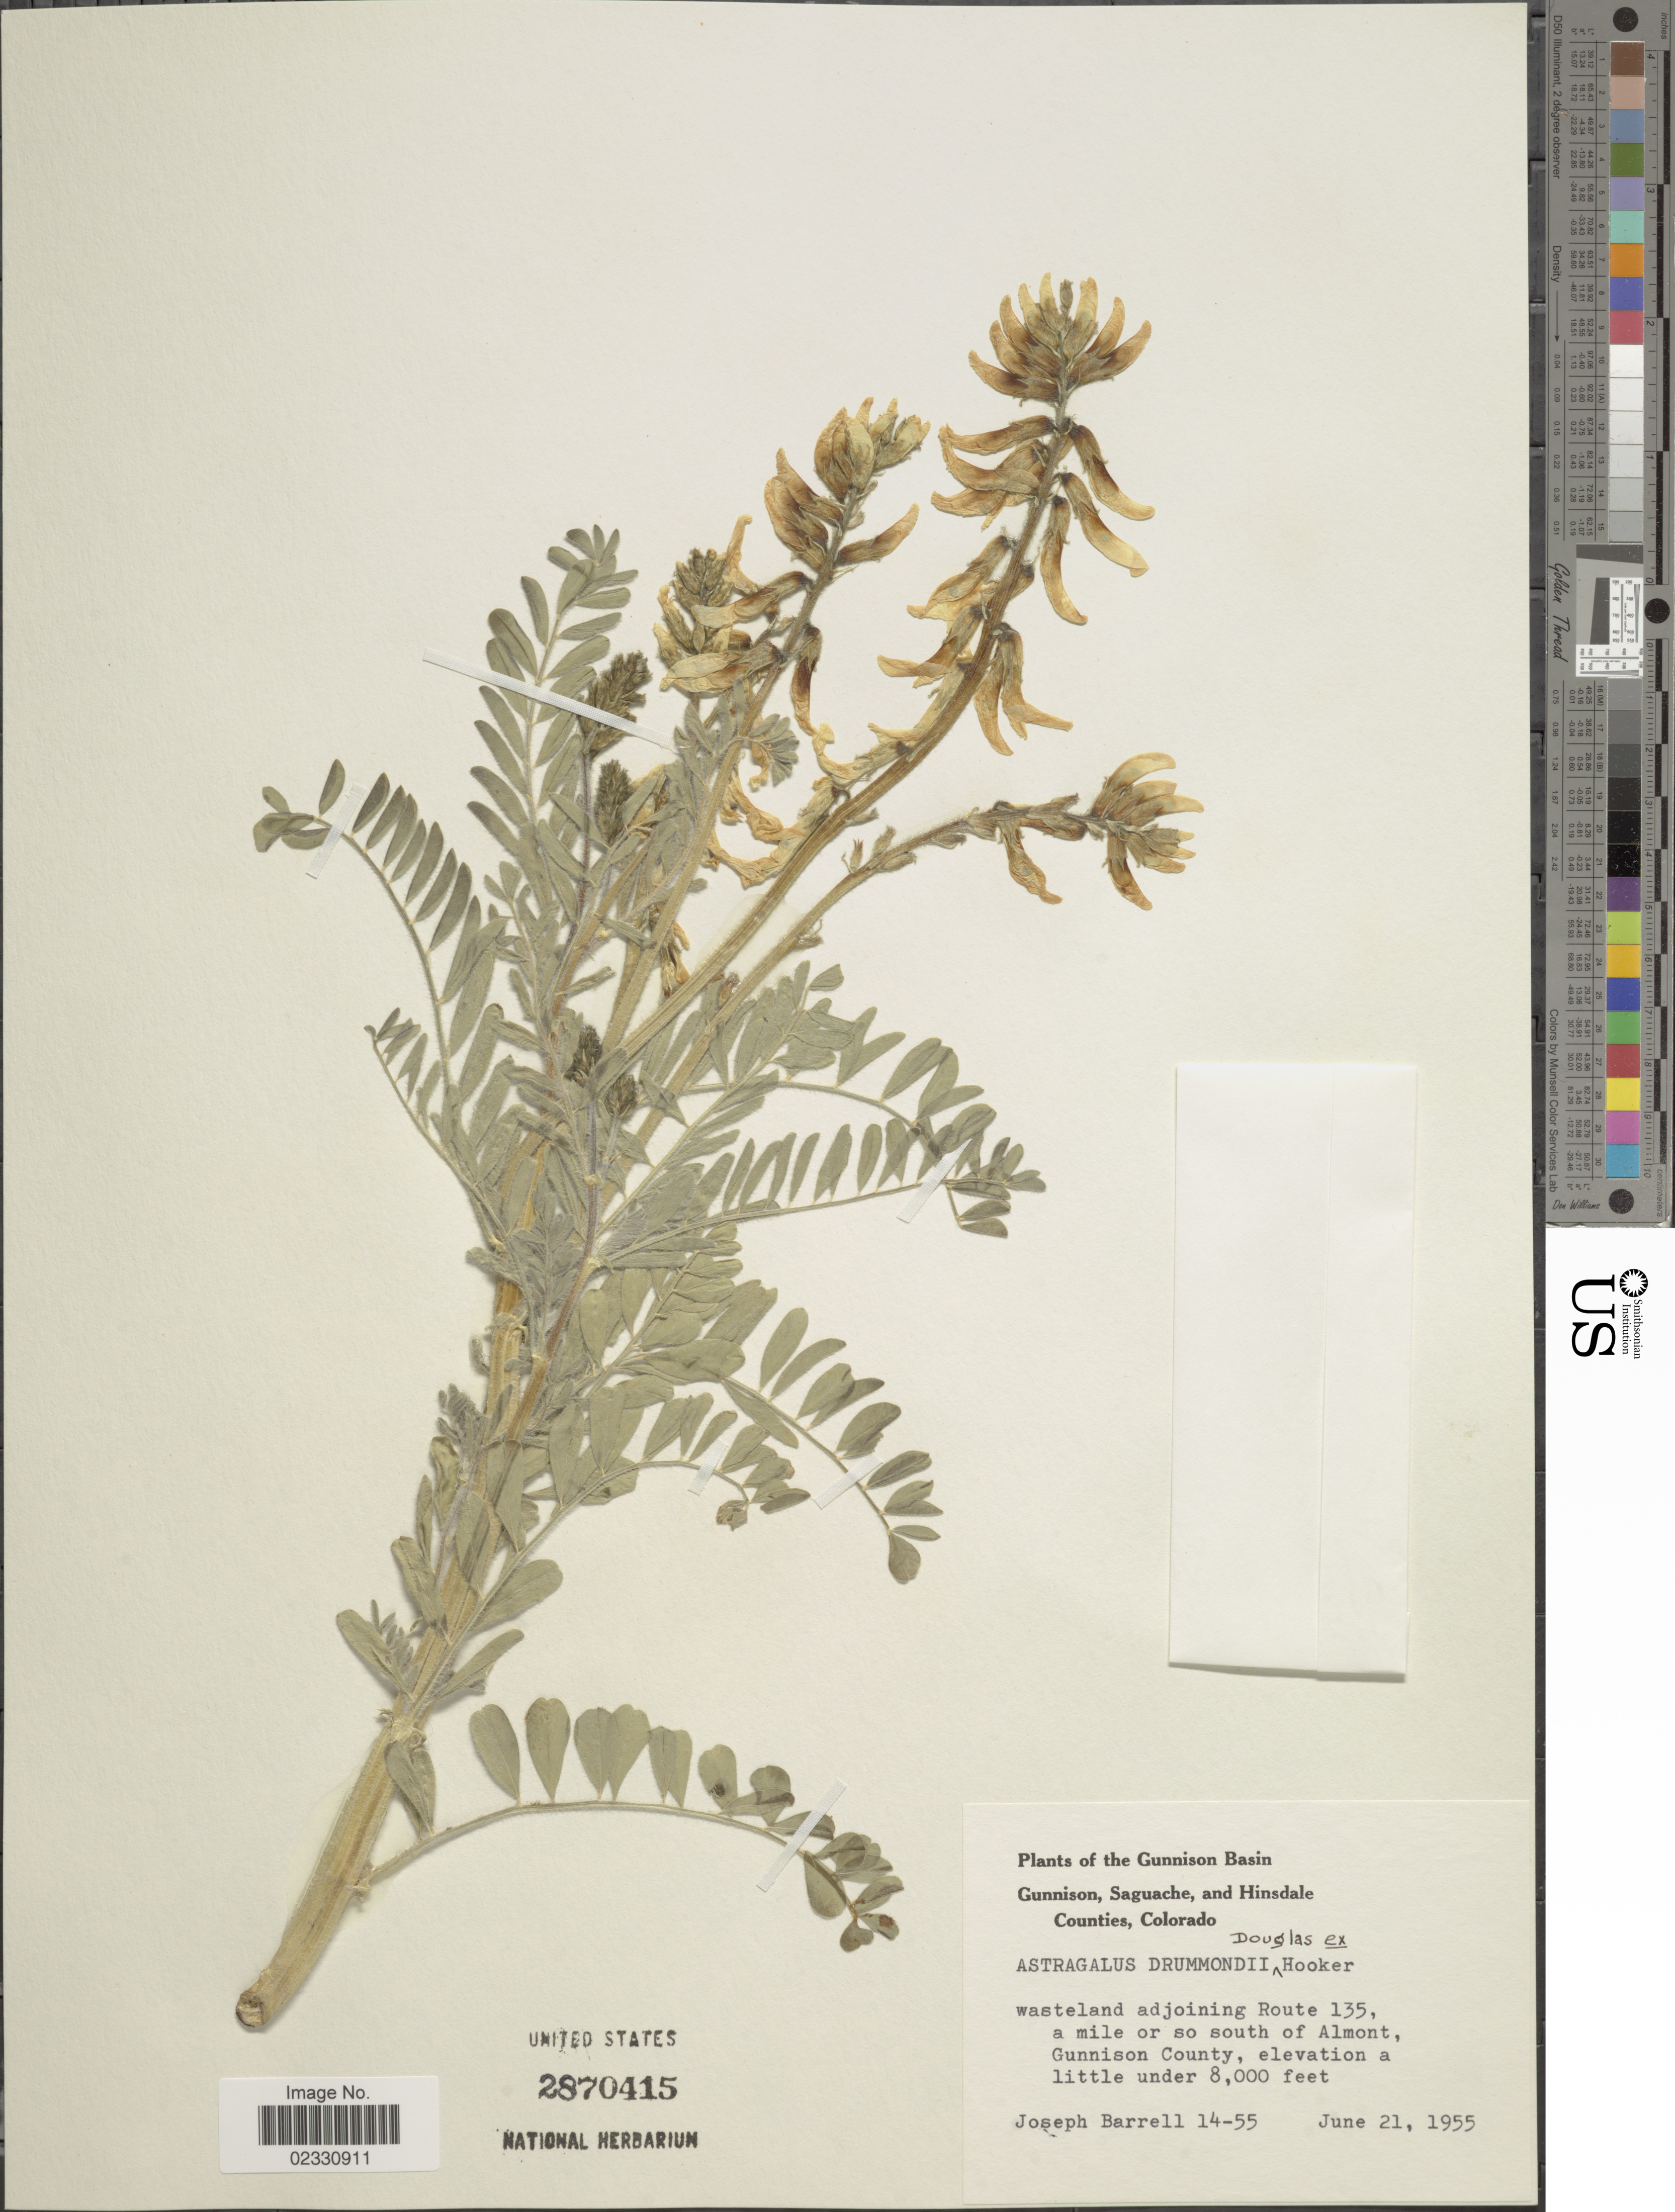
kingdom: Plantae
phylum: Tracheophyta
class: Magnoliopsida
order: Fabales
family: Fabaceae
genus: Astragalus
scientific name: Astragalus drummondii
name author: Hook.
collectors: J. Barrell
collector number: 14-55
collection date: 1955-06-21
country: United States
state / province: Colorado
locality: The Gunnison Basin Gunnison, Saguache, and Hinsdale Counties; wasteland adjoining Route 135, a mile or so south of Almont, Gunnison County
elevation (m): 2438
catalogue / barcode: US 2870415